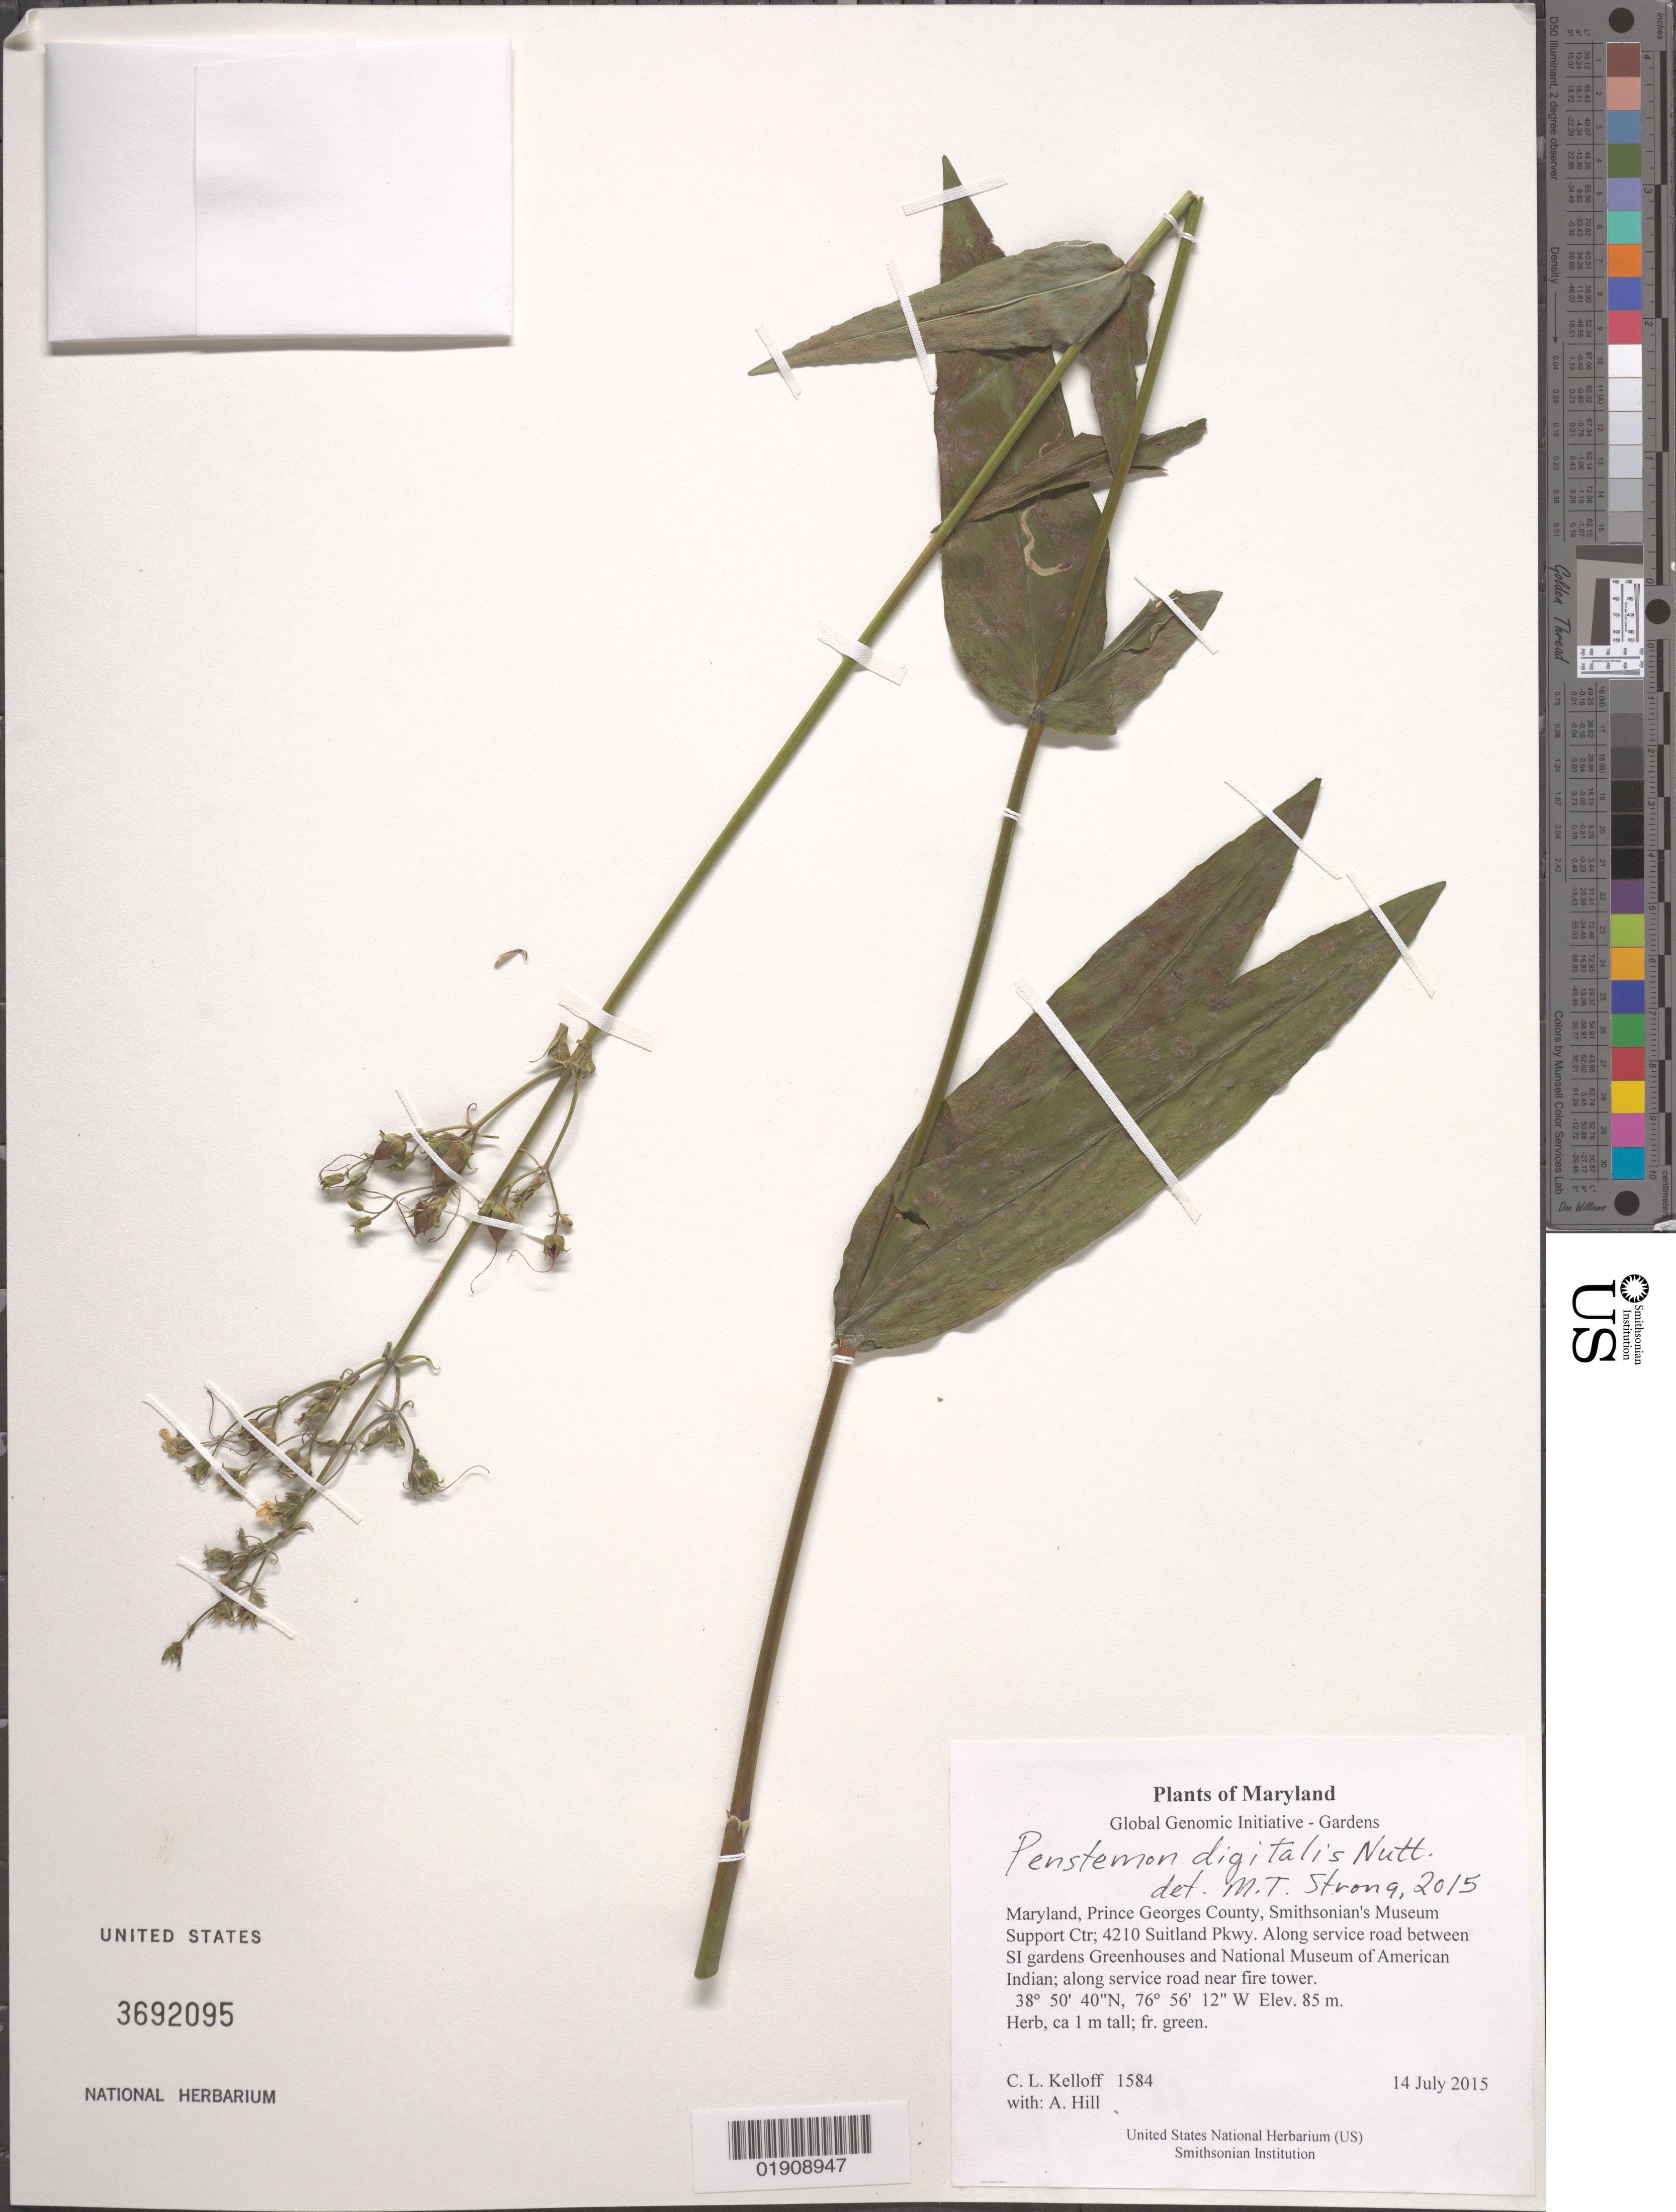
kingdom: Plantae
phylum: Tracheophyta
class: Magnoliopsida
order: Lamiales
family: Plantaginaceae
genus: Penstemon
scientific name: Penstemon digitalis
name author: Nutt. ex Sims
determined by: Strong, M. T., (US), Smithsonian Institution - National Museum of Natural History (UNITED STATES)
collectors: C. L. Kelloff & A. Hill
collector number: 1584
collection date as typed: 14 July 2015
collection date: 2015-07-14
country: United States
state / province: Maryland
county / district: Prince George's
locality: Smithsonian's Museum Support Ctr; 4210 Suitland Pkwy. Along service road between SI gardens Greenhouses and National Museum of American Indian; along service road near fire tower.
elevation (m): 85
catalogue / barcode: US 3692095